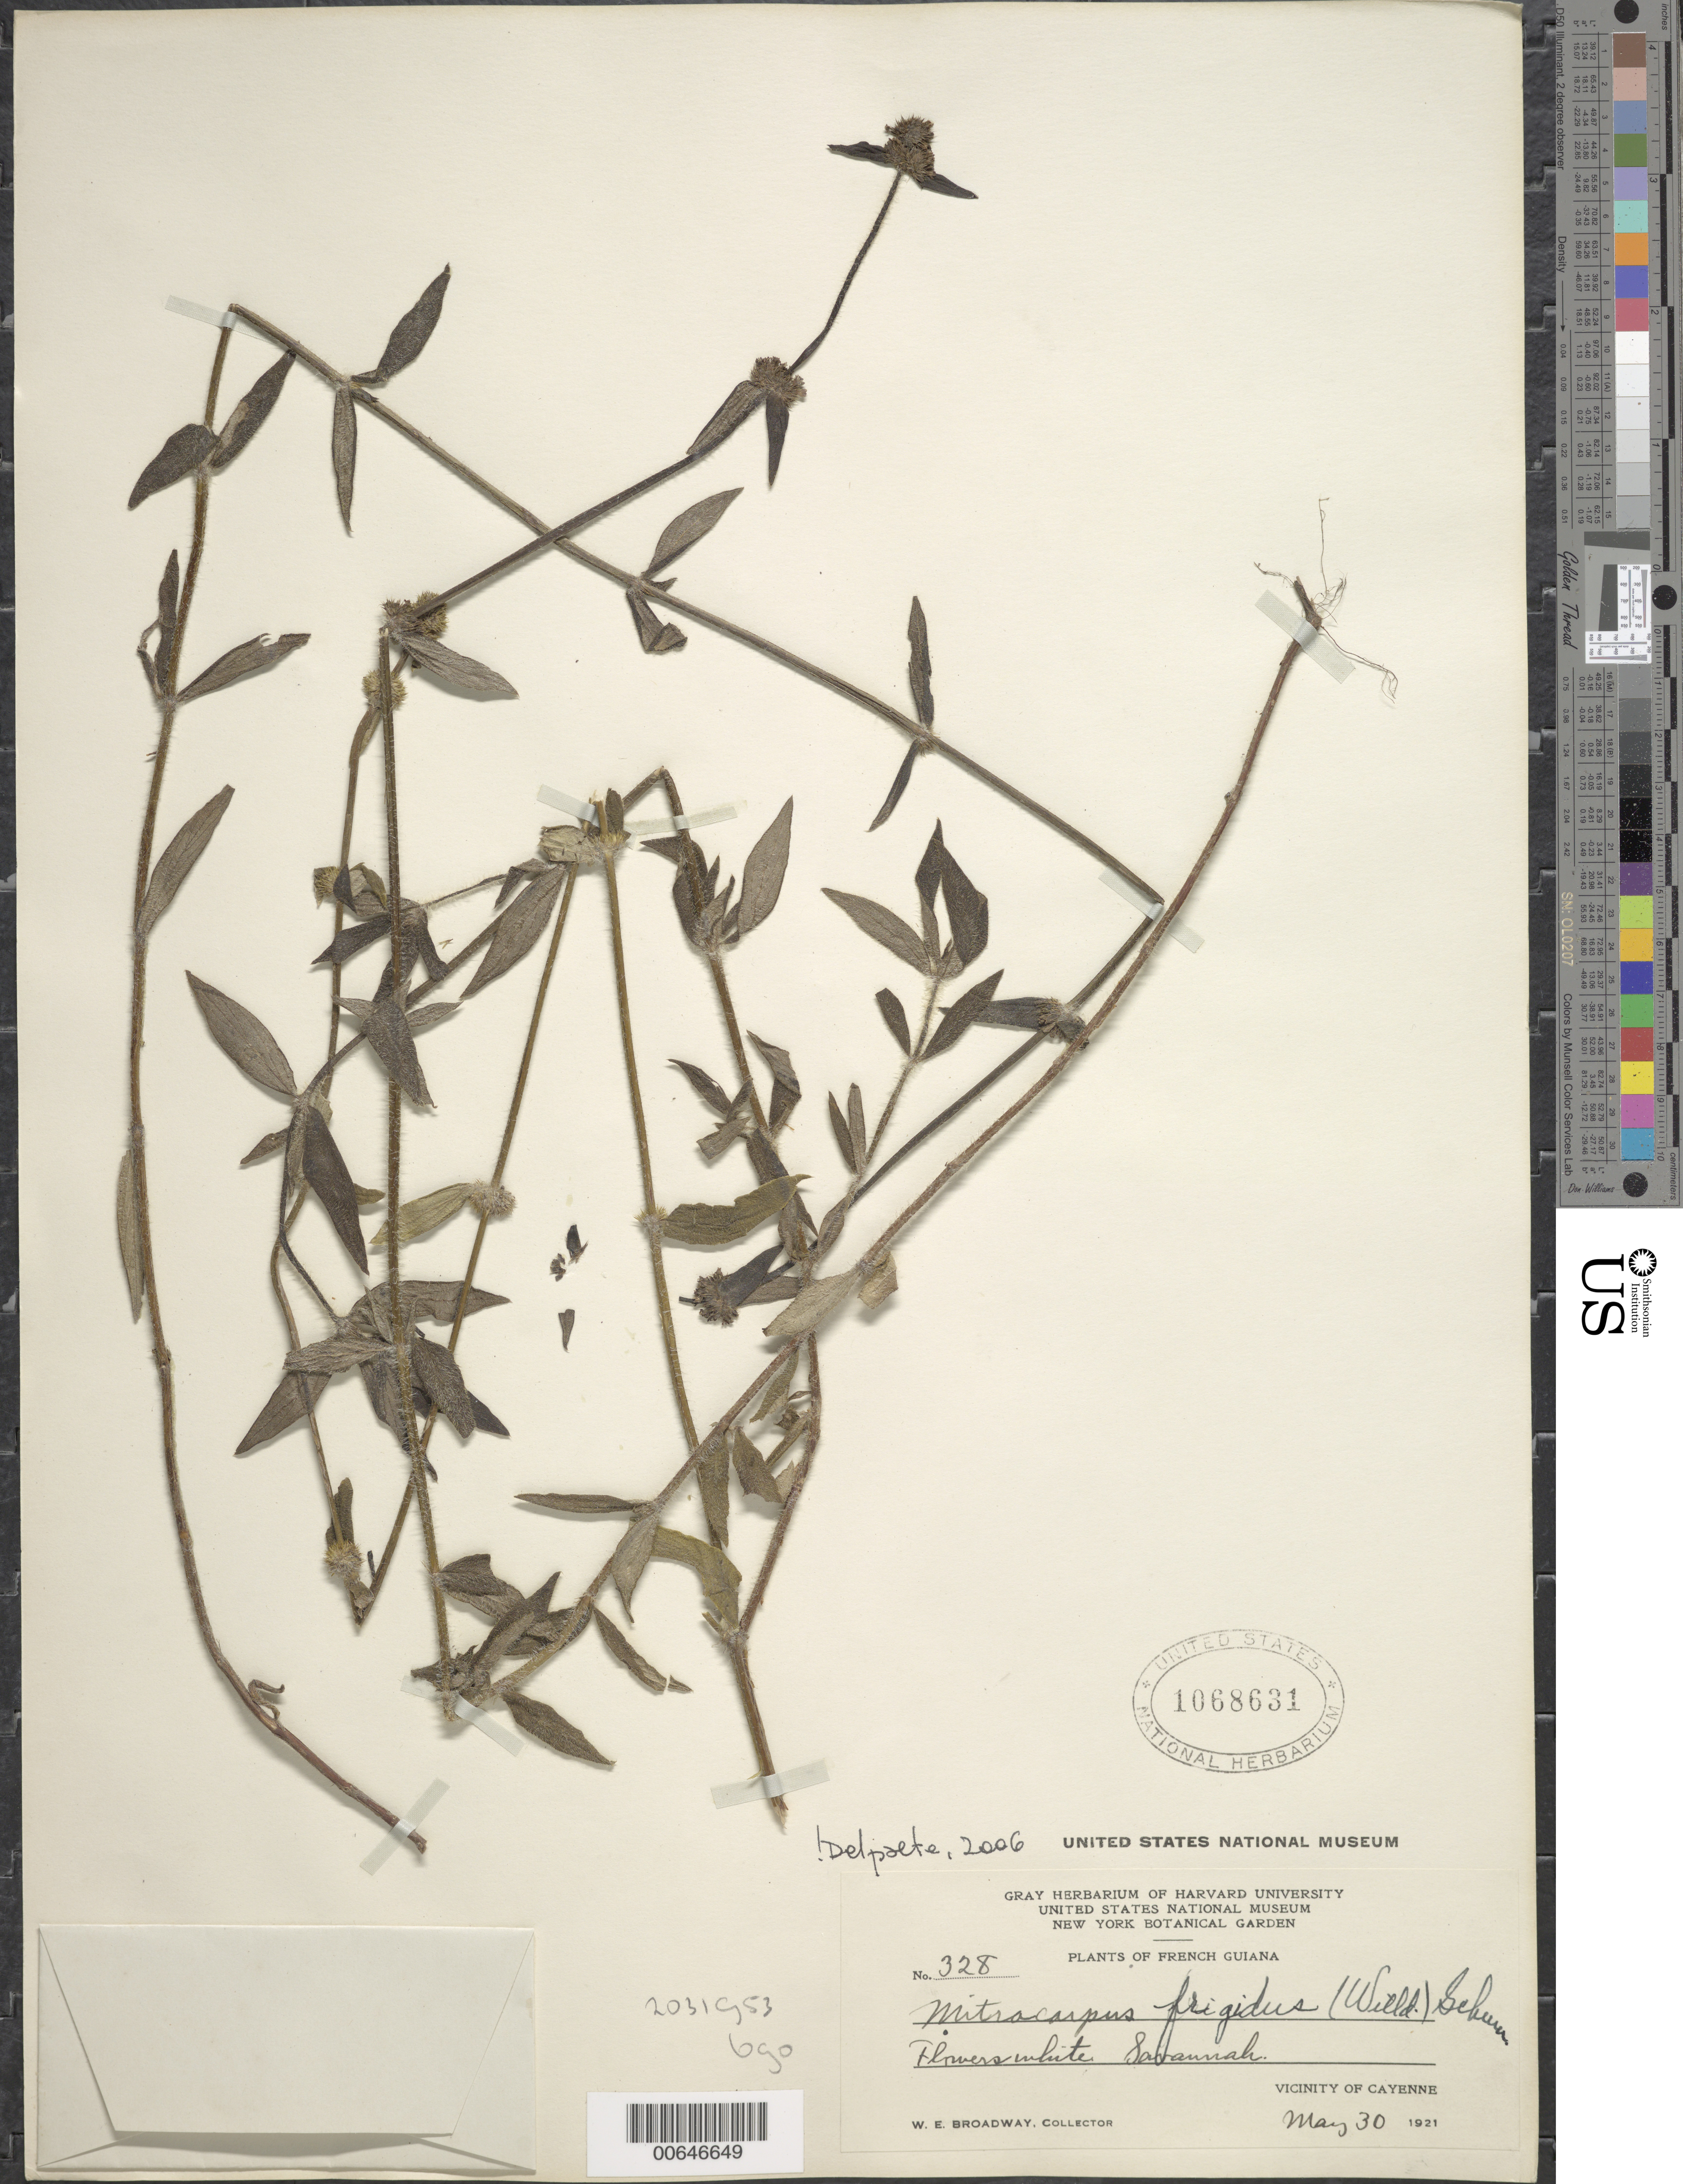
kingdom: Plantae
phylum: Tracheophyta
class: Magnoliopsida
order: Gentianales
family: Rubiaceae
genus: Mitracarpus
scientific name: Mitracarpus frigidus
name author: (Willd. ex Roem. & Schult.) K. Schum.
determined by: Delprete, P. G., Herb. de Guyane Cay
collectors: W. E. Broadway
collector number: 328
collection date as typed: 30-May-21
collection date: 1921-05-30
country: French Guiana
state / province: Cayenne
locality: Cayenne, vic.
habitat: Savanna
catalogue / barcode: US 1068631